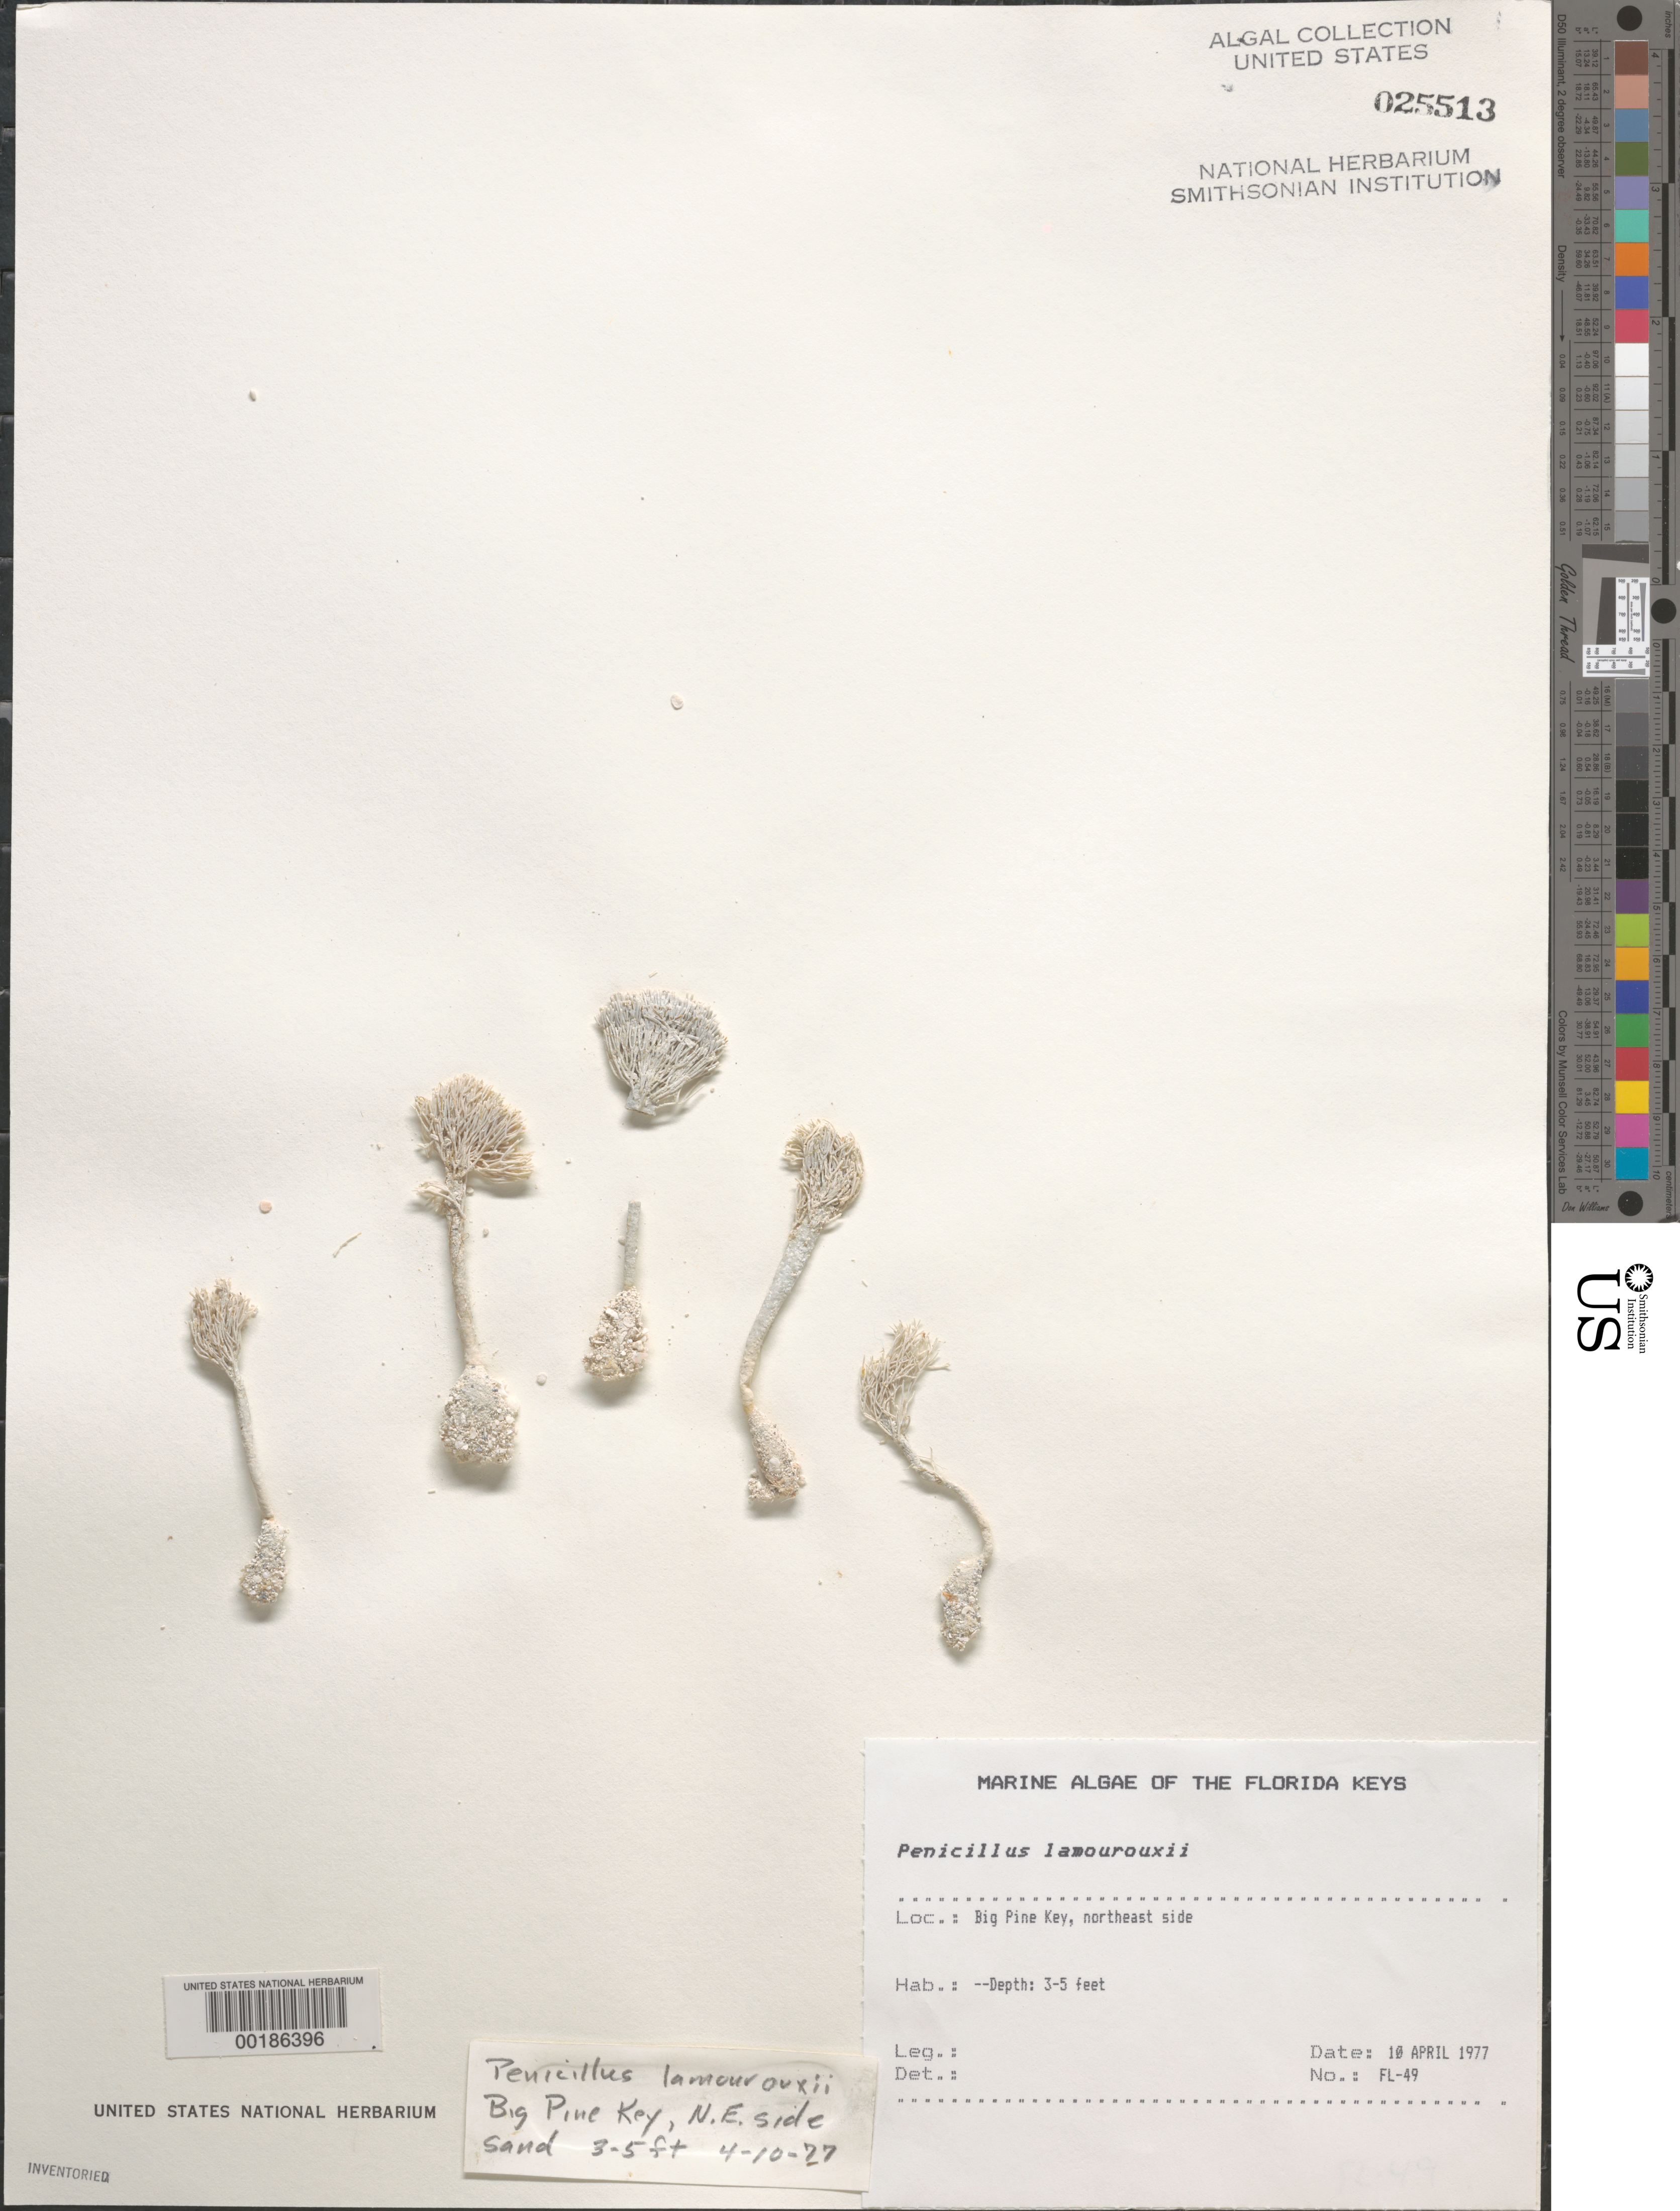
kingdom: Plantae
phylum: Chlorophyta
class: Ulvophyceae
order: Bryopsidales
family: Udoteaceae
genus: Penicillus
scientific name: Penicillus lamourouxii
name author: Decne.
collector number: FL-49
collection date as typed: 10 Apr 1977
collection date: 1977-04-10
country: United States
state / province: Florida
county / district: Monroe County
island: Big Pine Key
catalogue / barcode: US 25513